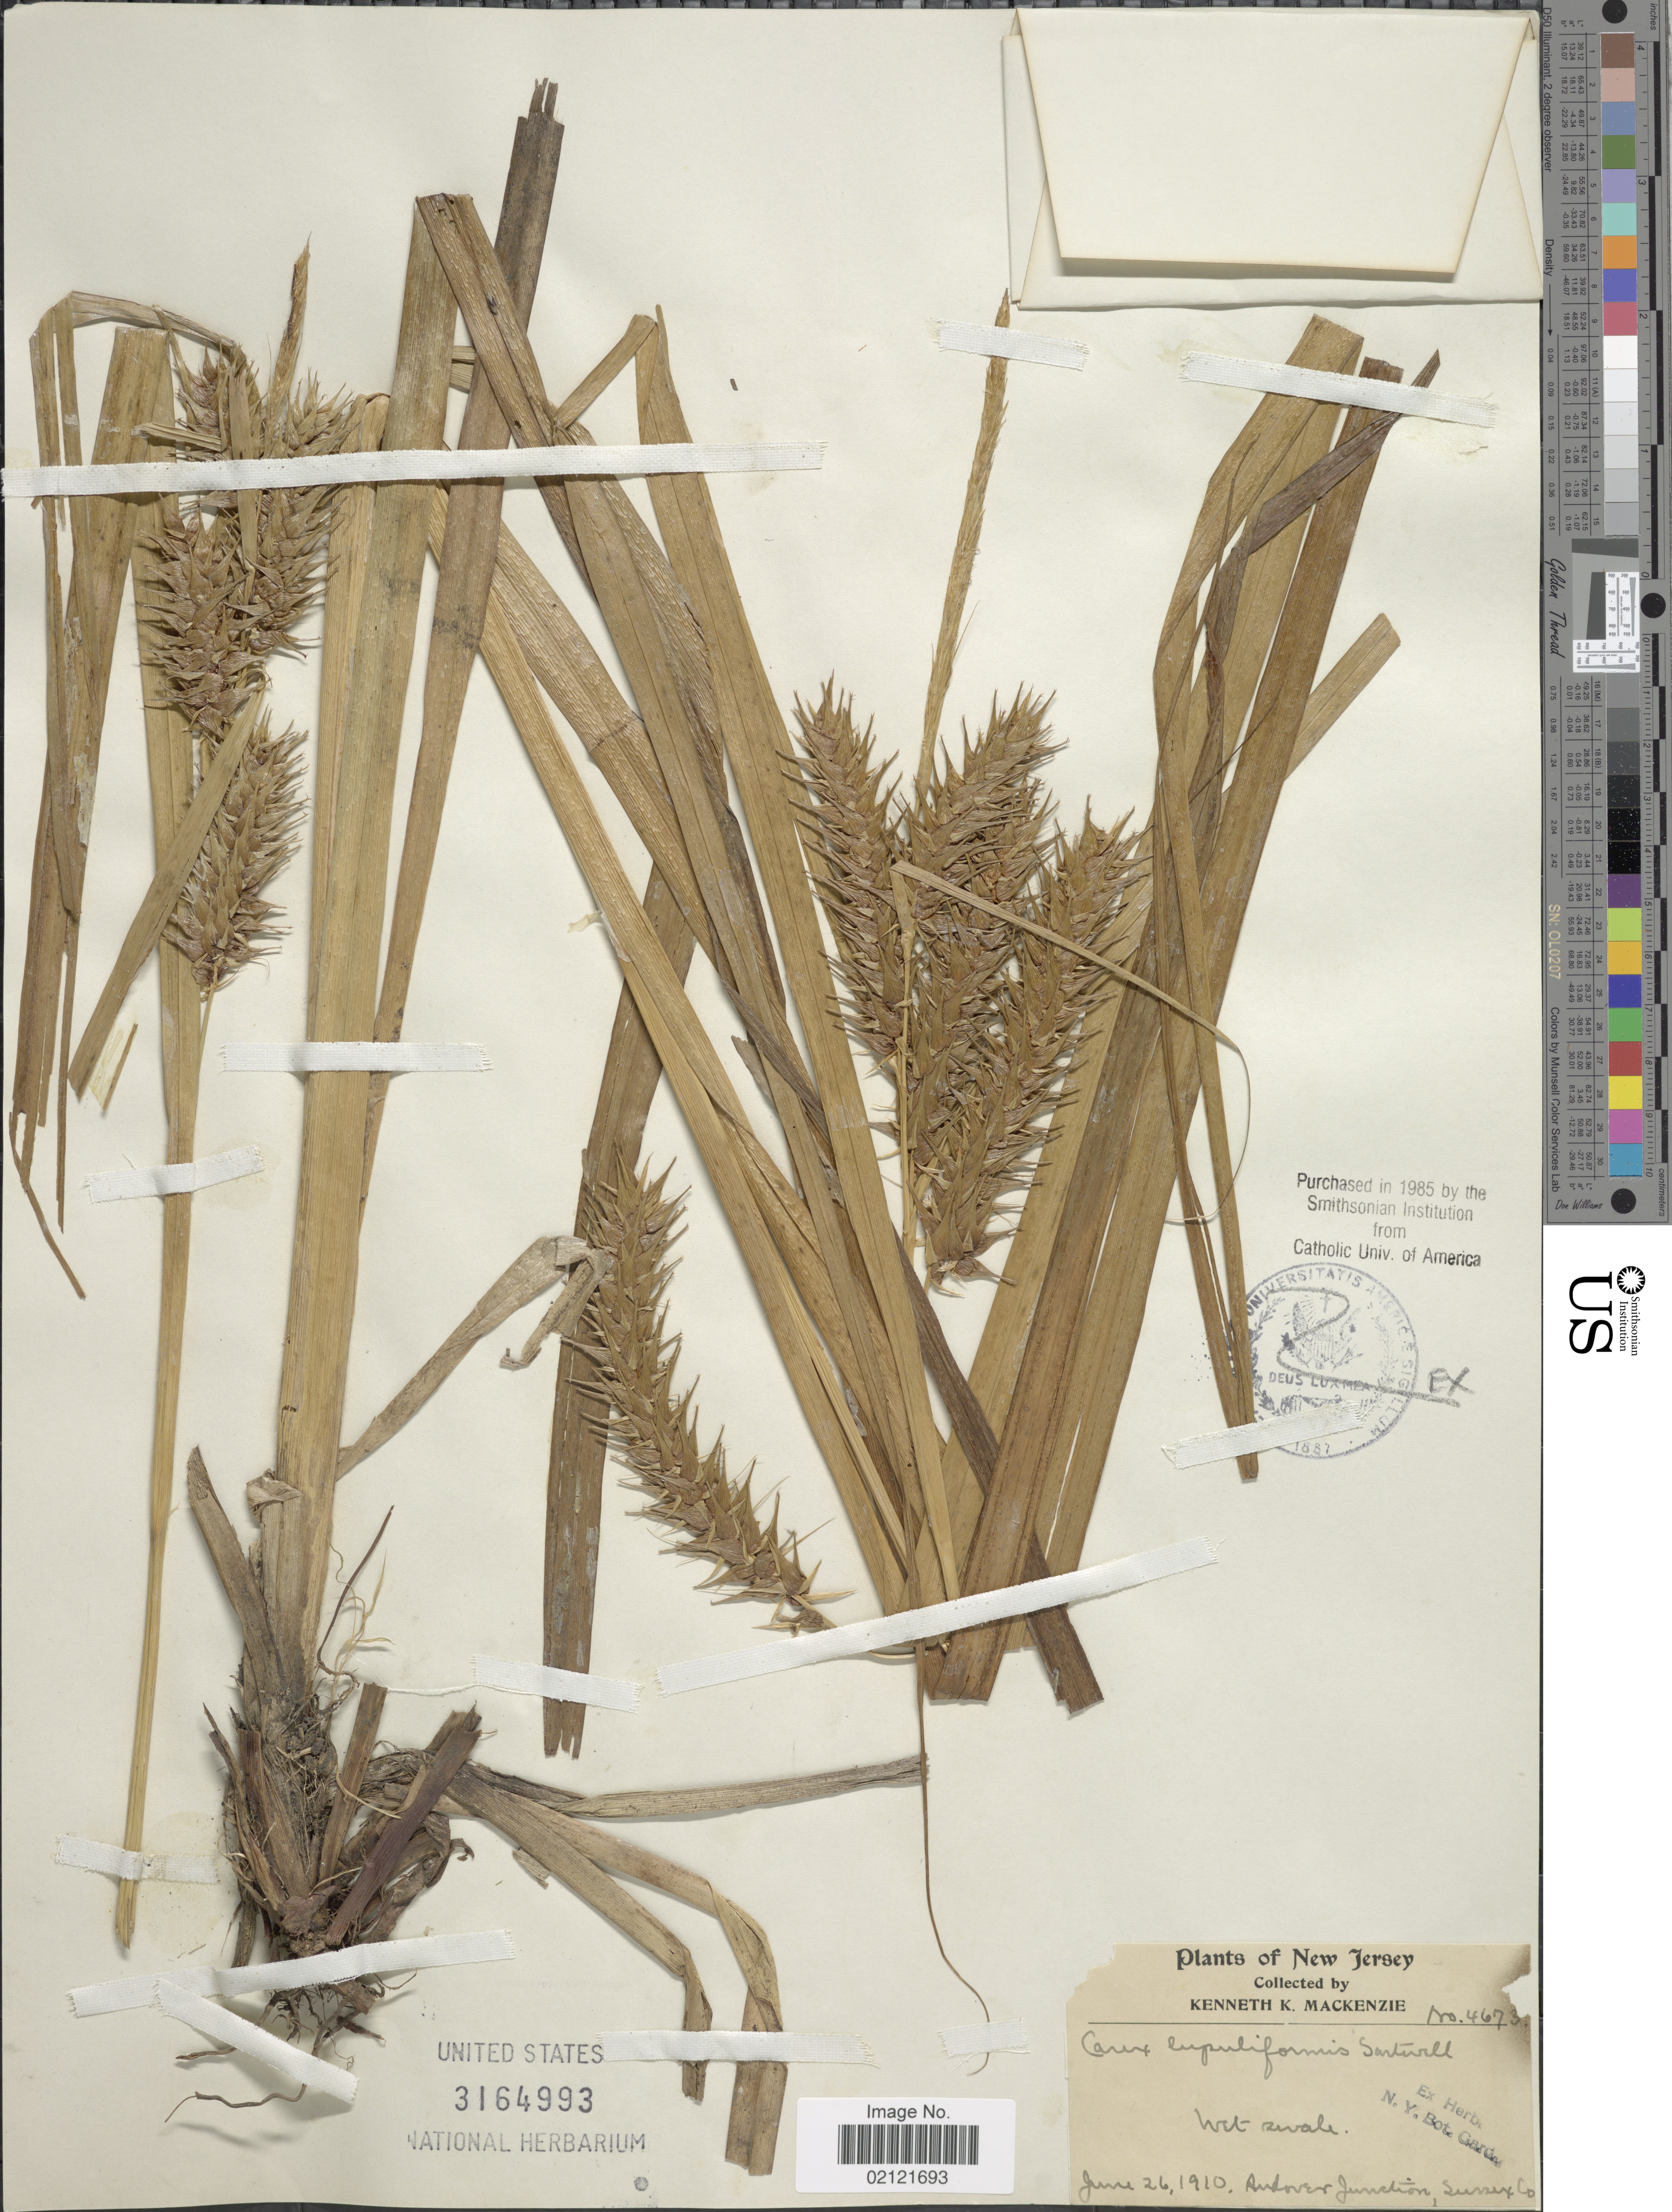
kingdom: Plantae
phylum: Tracheophyta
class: Liliopsida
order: Poales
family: Cyperaceae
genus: Carex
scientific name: Carex lupuliformis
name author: Sartwell ex Dewey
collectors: K. K. Mackenzie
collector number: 4673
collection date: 1910-06-26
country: United States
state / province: New Jersey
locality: Andover Junction, Sussex Co.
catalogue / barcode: US 3164993